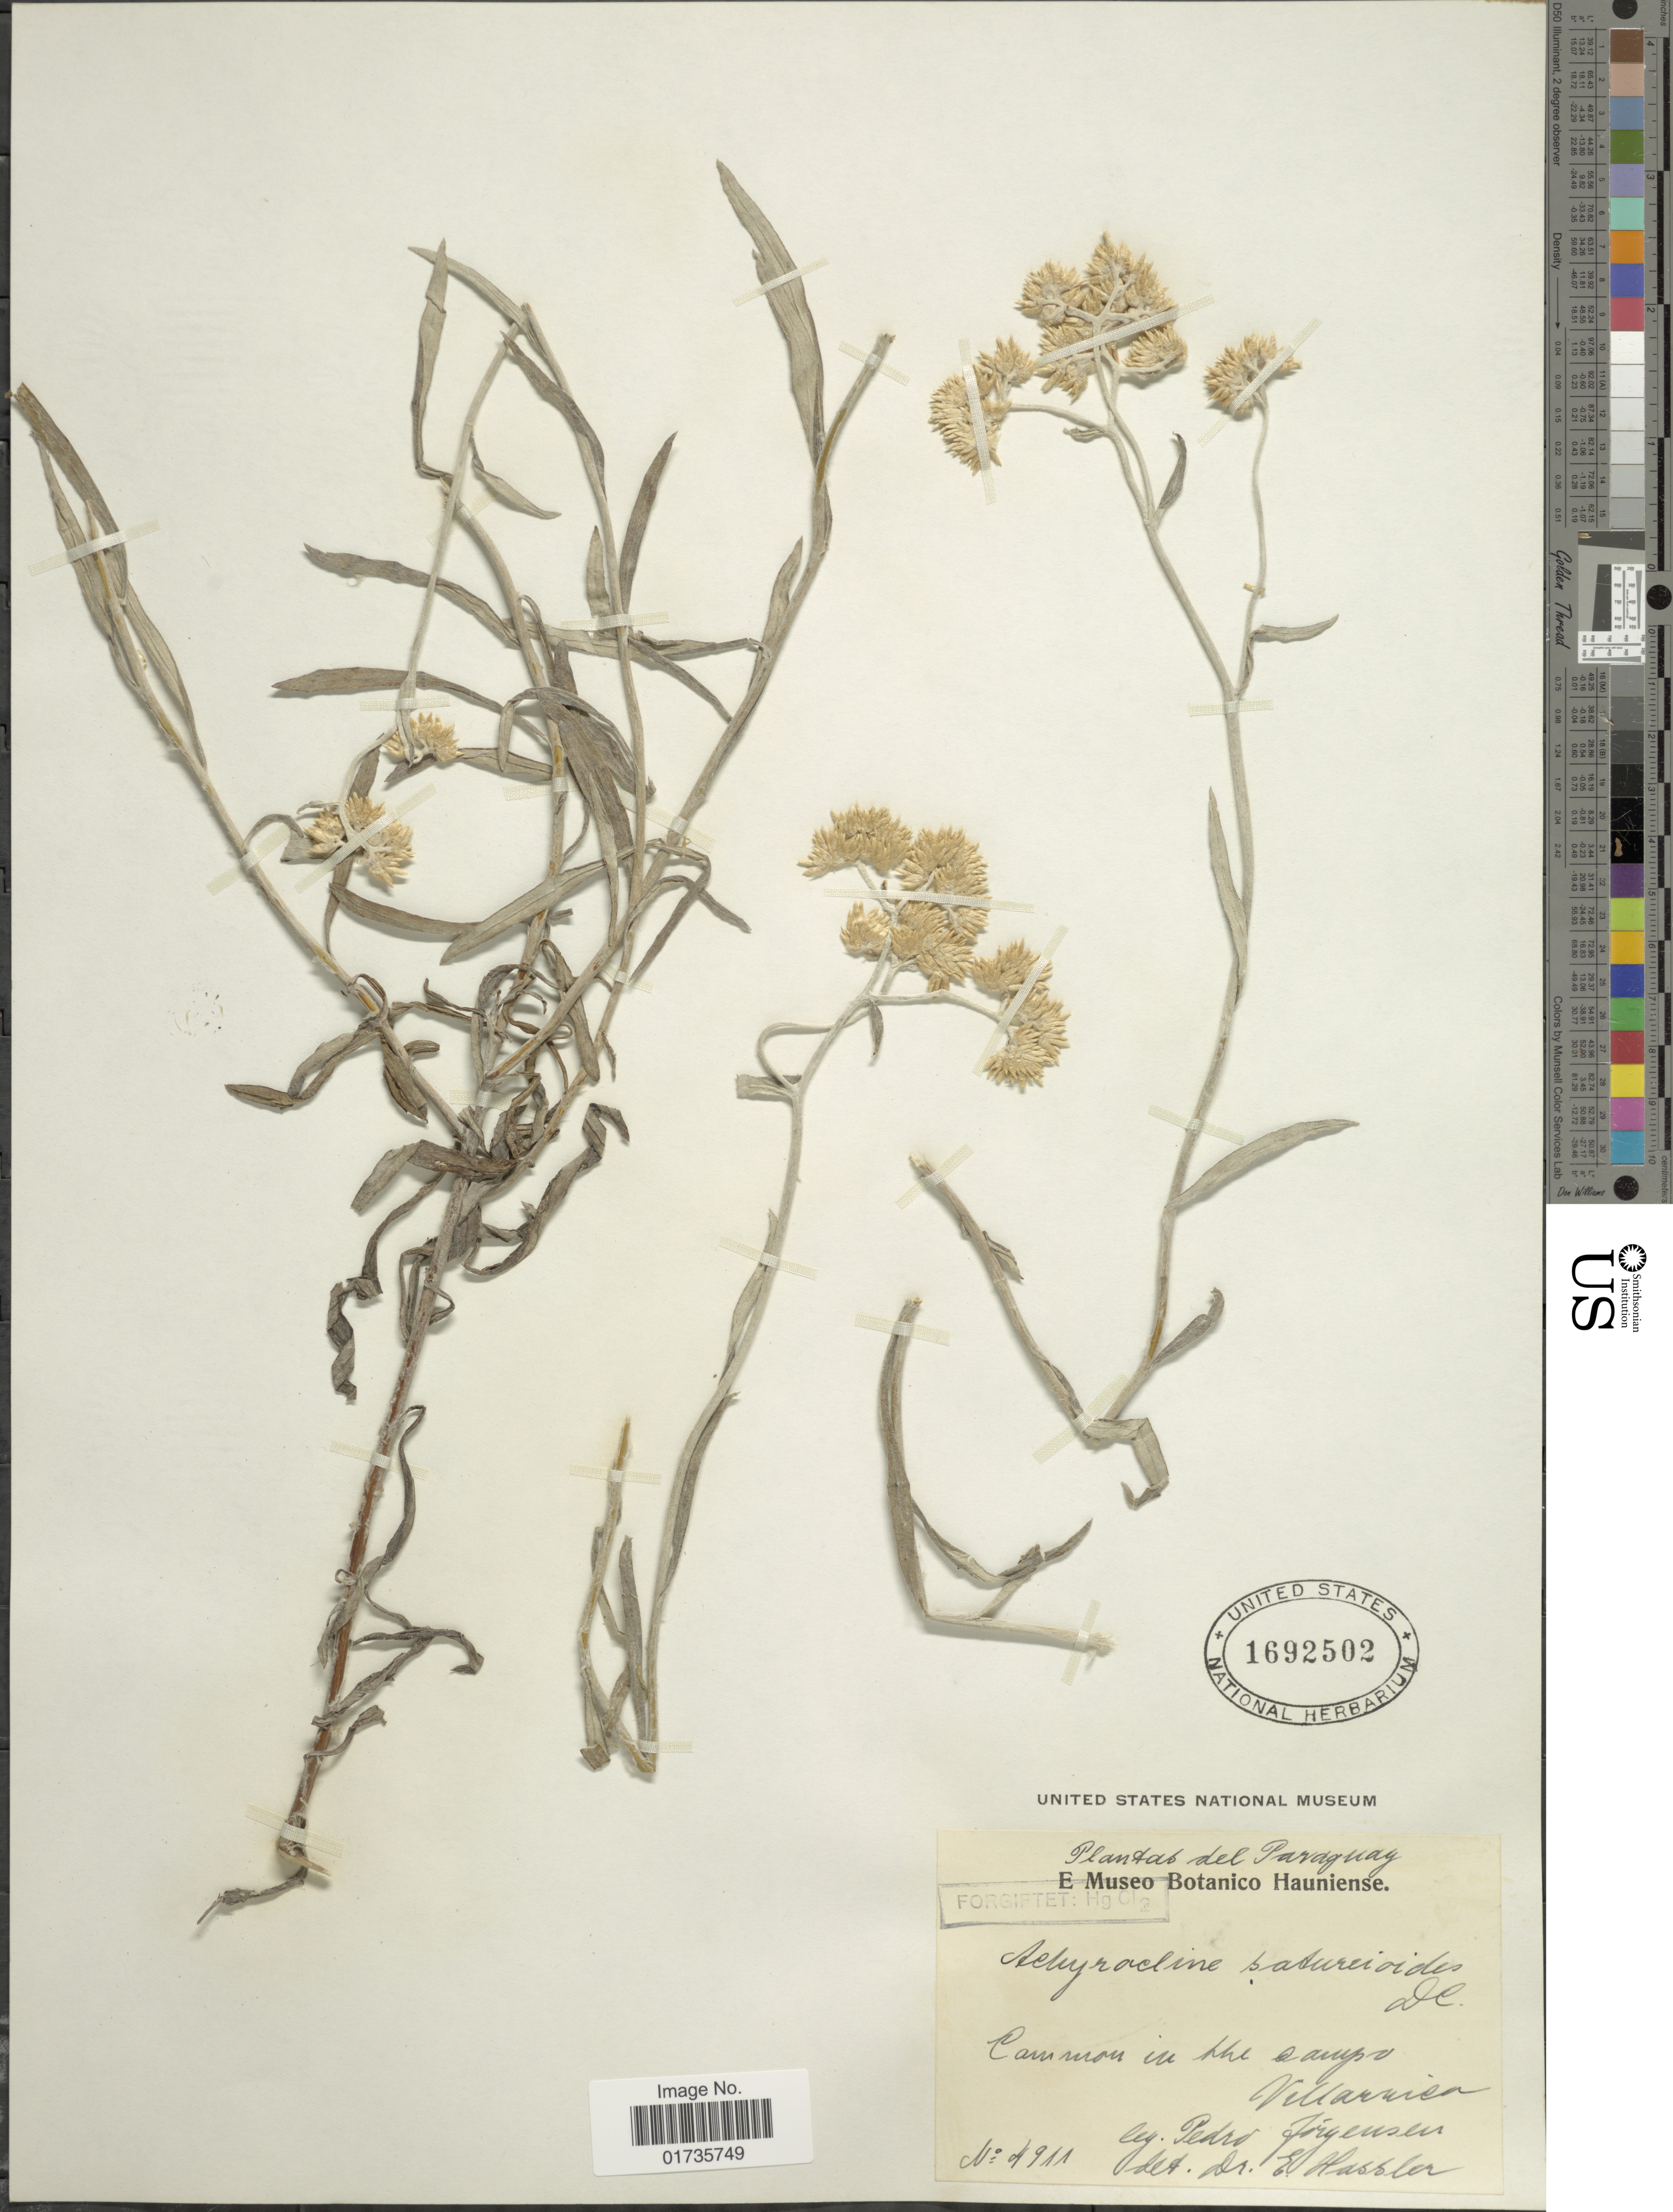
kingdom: Plantae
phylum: Tracheophyta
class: Magnoliopsida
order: Asterales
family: Asteraceae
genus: Achyrocline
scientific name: Achyrocline satureioides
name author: (Lam.) DC.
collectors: P. Jörgensen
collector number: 4911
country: Paraguay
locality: Villarrica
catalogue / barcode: US 1692502